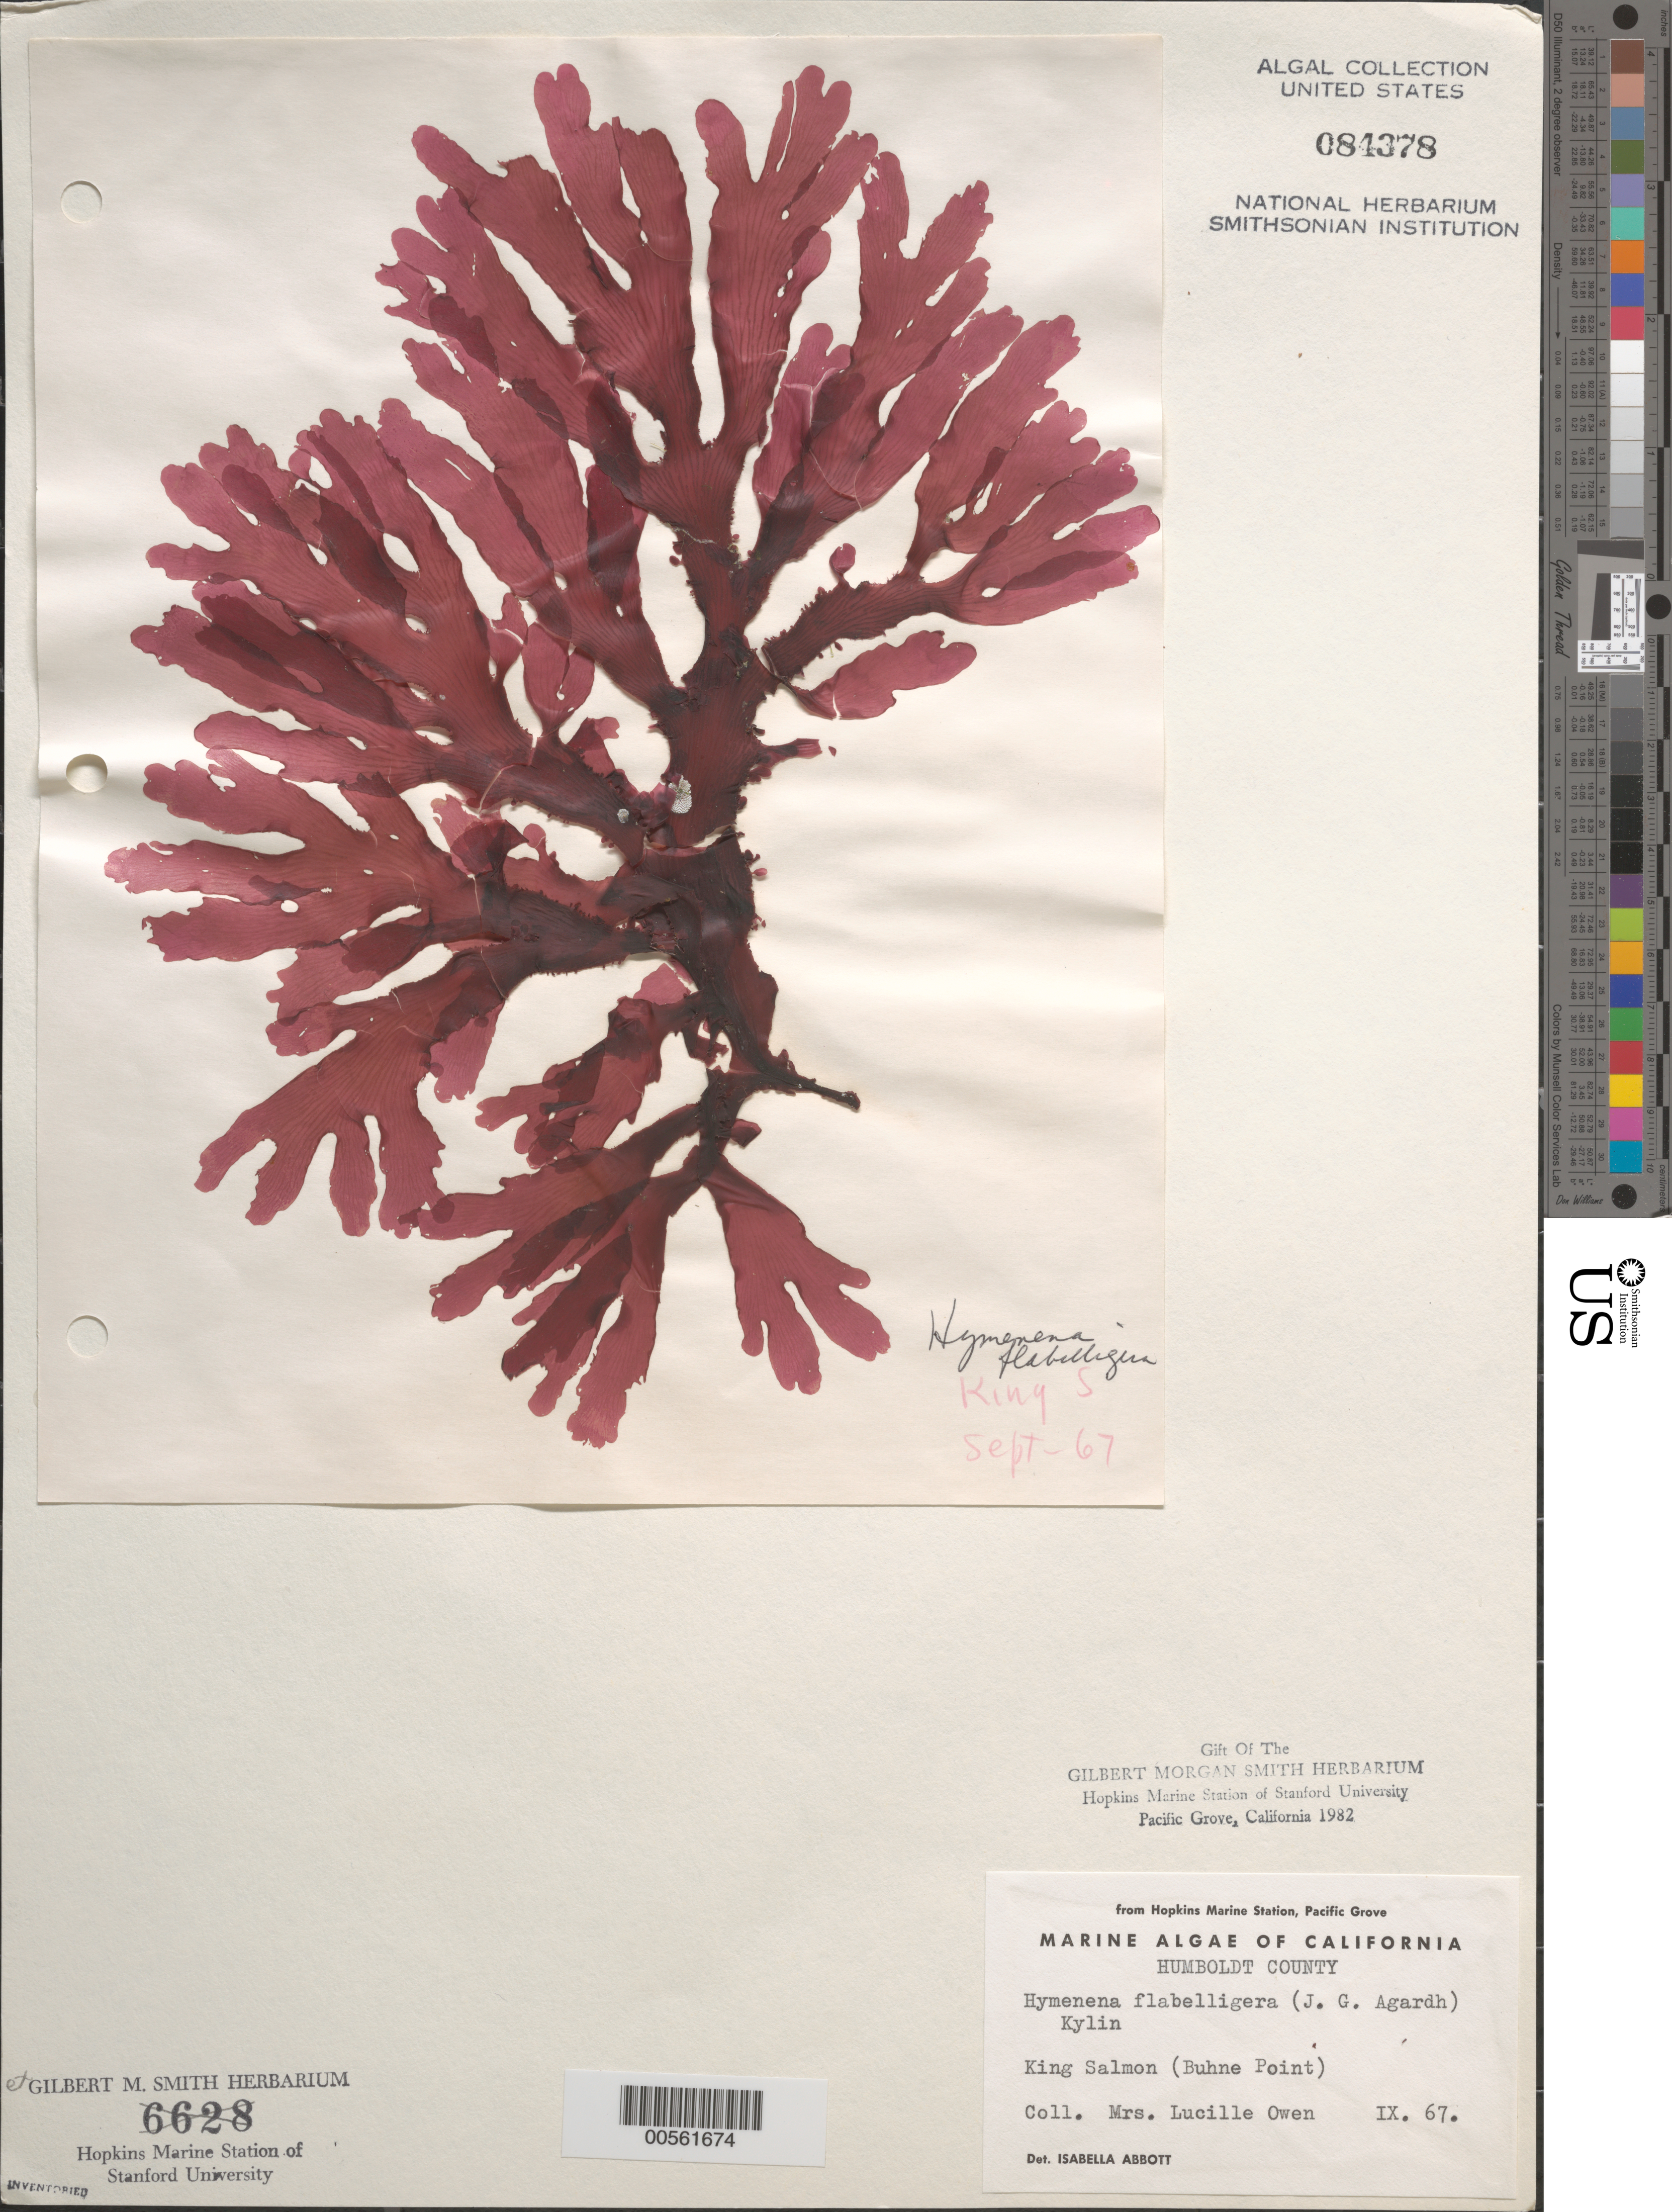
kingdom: Plantae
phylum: Rhodophyta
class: Florideophyceae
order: Ceramiales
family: Delesseriaceae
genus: Hymenena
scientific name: Hymenena flabelligera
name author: (J. Agardh) Kylin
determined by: Abbott, Isabella A.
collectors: L. Owen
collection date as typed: Sep 1967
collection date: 1967-09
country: United States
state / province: California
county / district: Humboldt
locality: King Salmon, Buhne Point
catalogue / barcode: US 84378